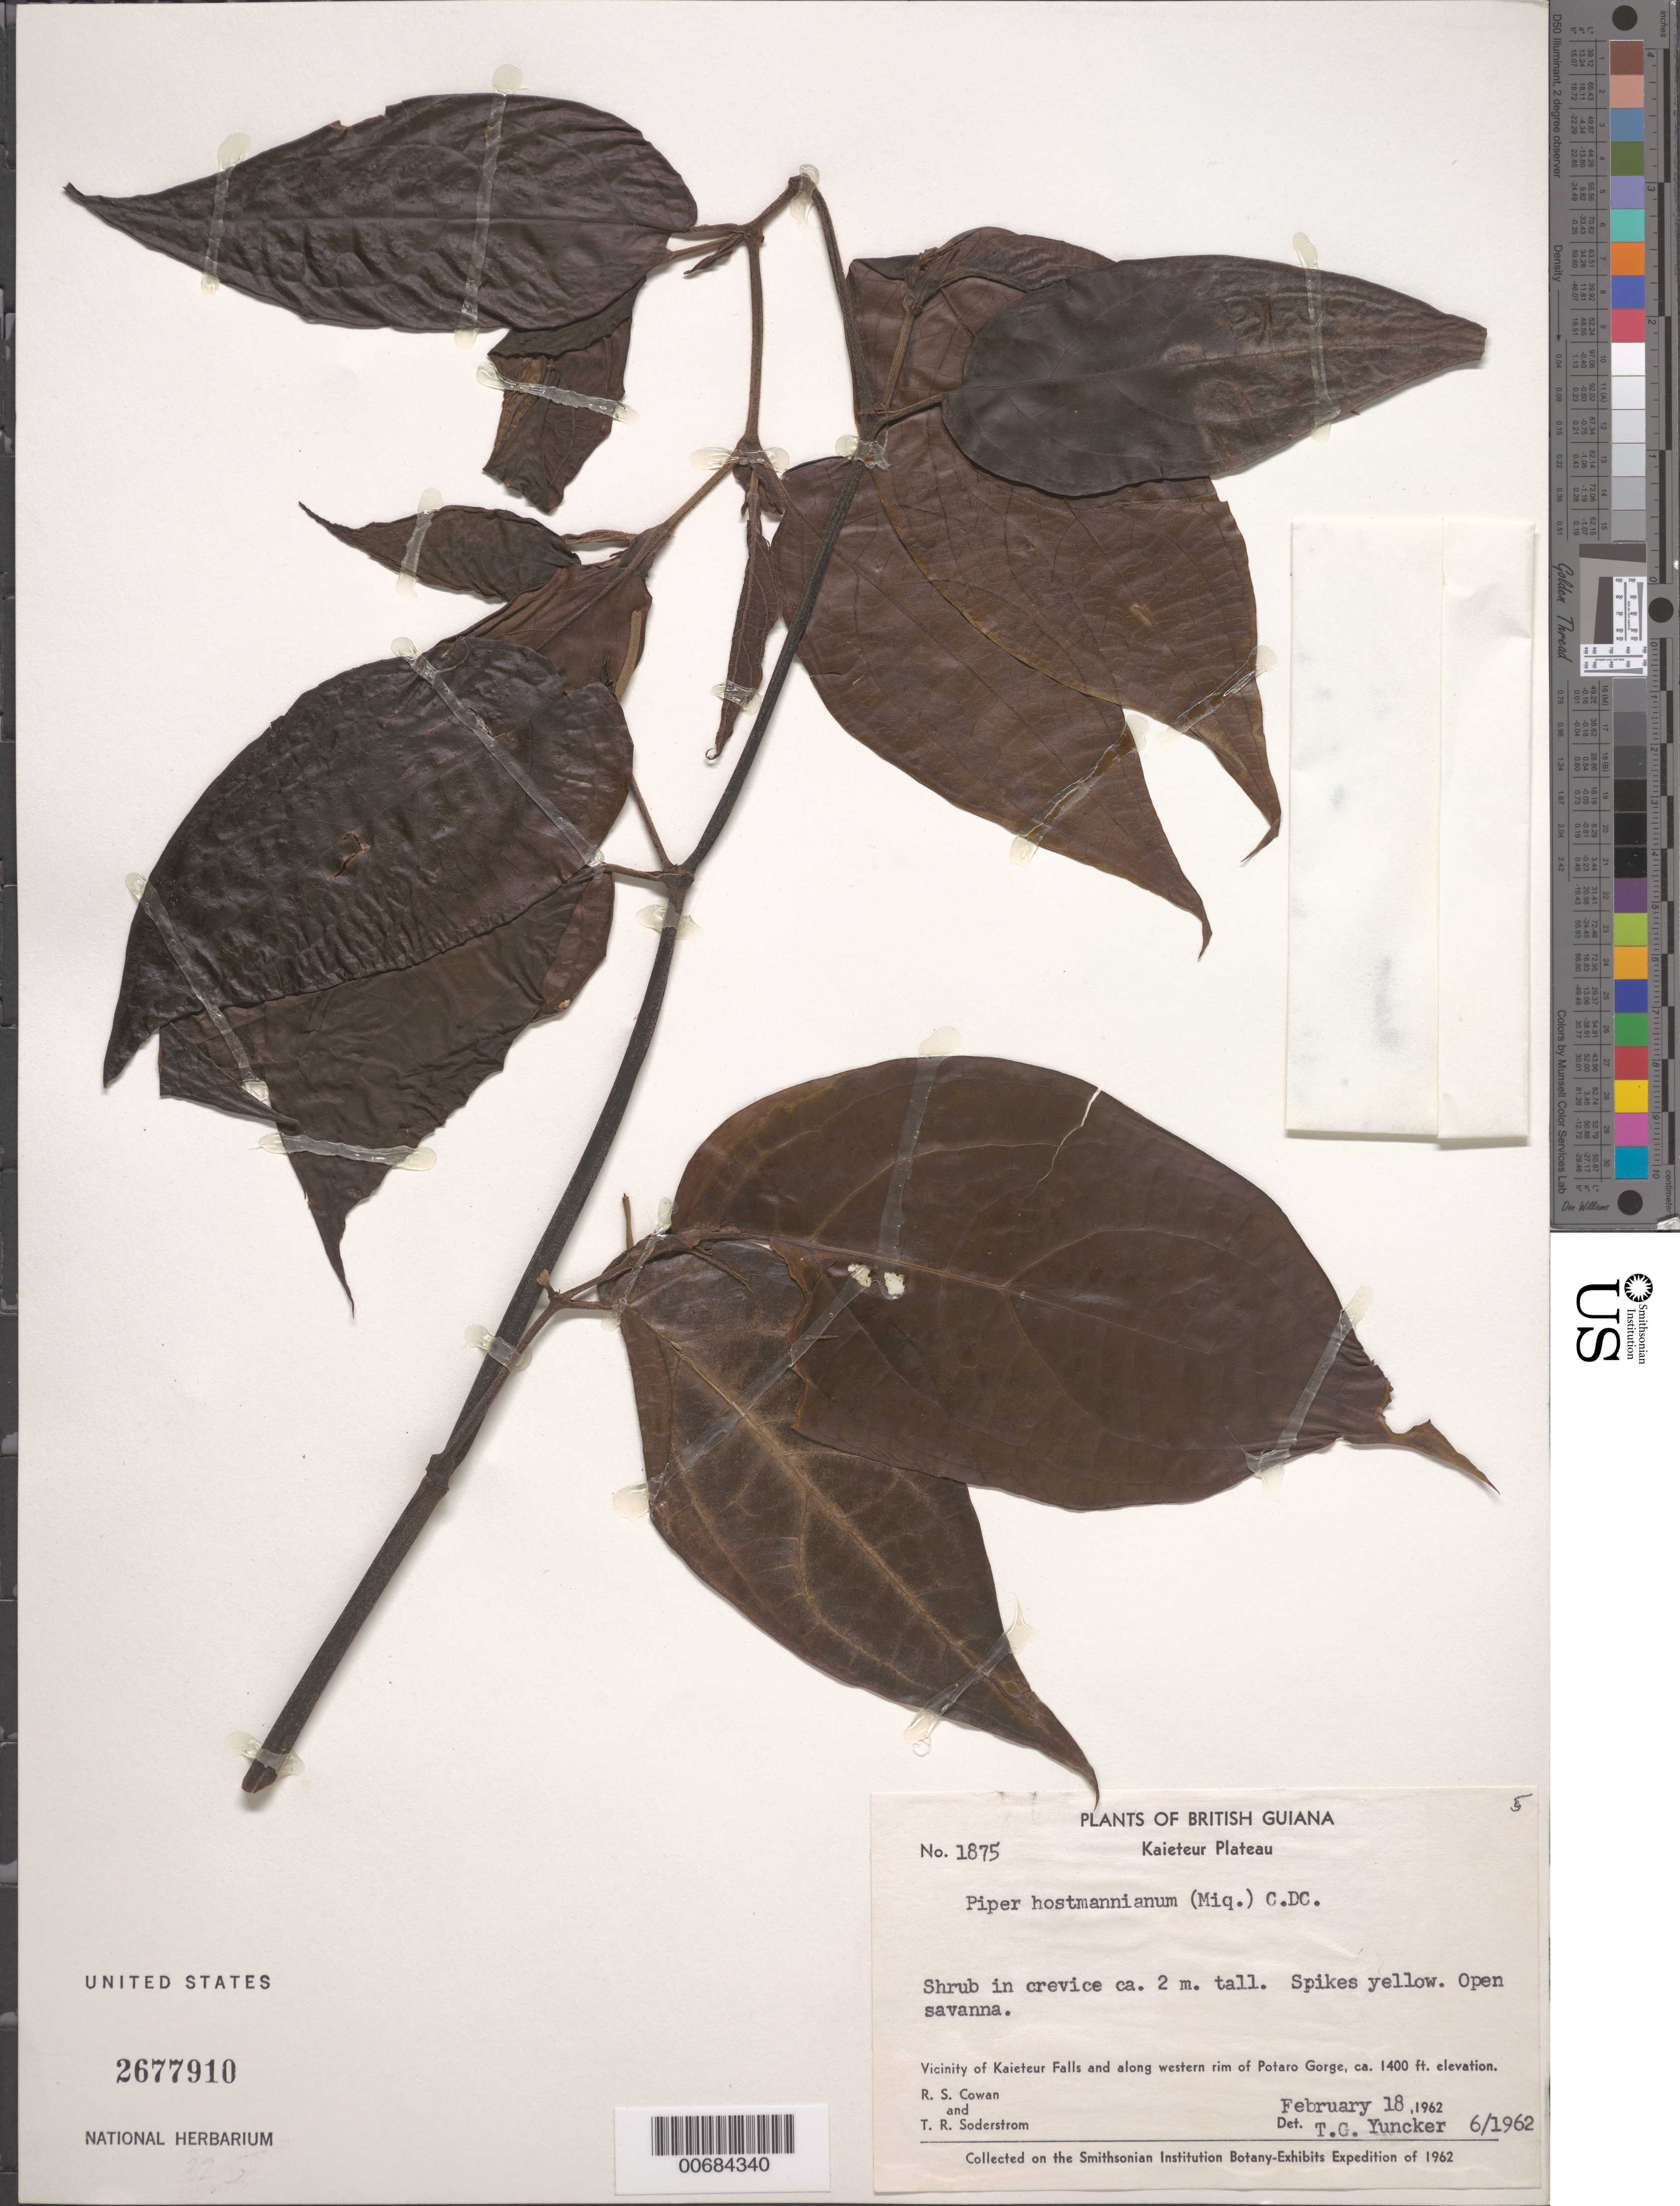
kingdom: Plantae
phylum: Tracheophyta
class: Magnoliopsida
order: Piperales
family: Piperaceae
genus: Piper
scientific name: Piper hostmannianum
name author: (Miq.) C. DC.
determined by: Yuncker, T. G.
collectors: R. S. Cowan & T. R. Soderstrom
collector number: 1875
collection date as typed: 18-Feb-62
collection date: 1962-02-18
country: Guyana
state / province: Potaro-Siparuni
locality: Kaieteur Plateau, vicinity of Kaieteur Falls and western rim of Potaro Gorge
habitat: Open savanna. In crevice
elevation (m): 427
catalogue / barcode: US 2677910